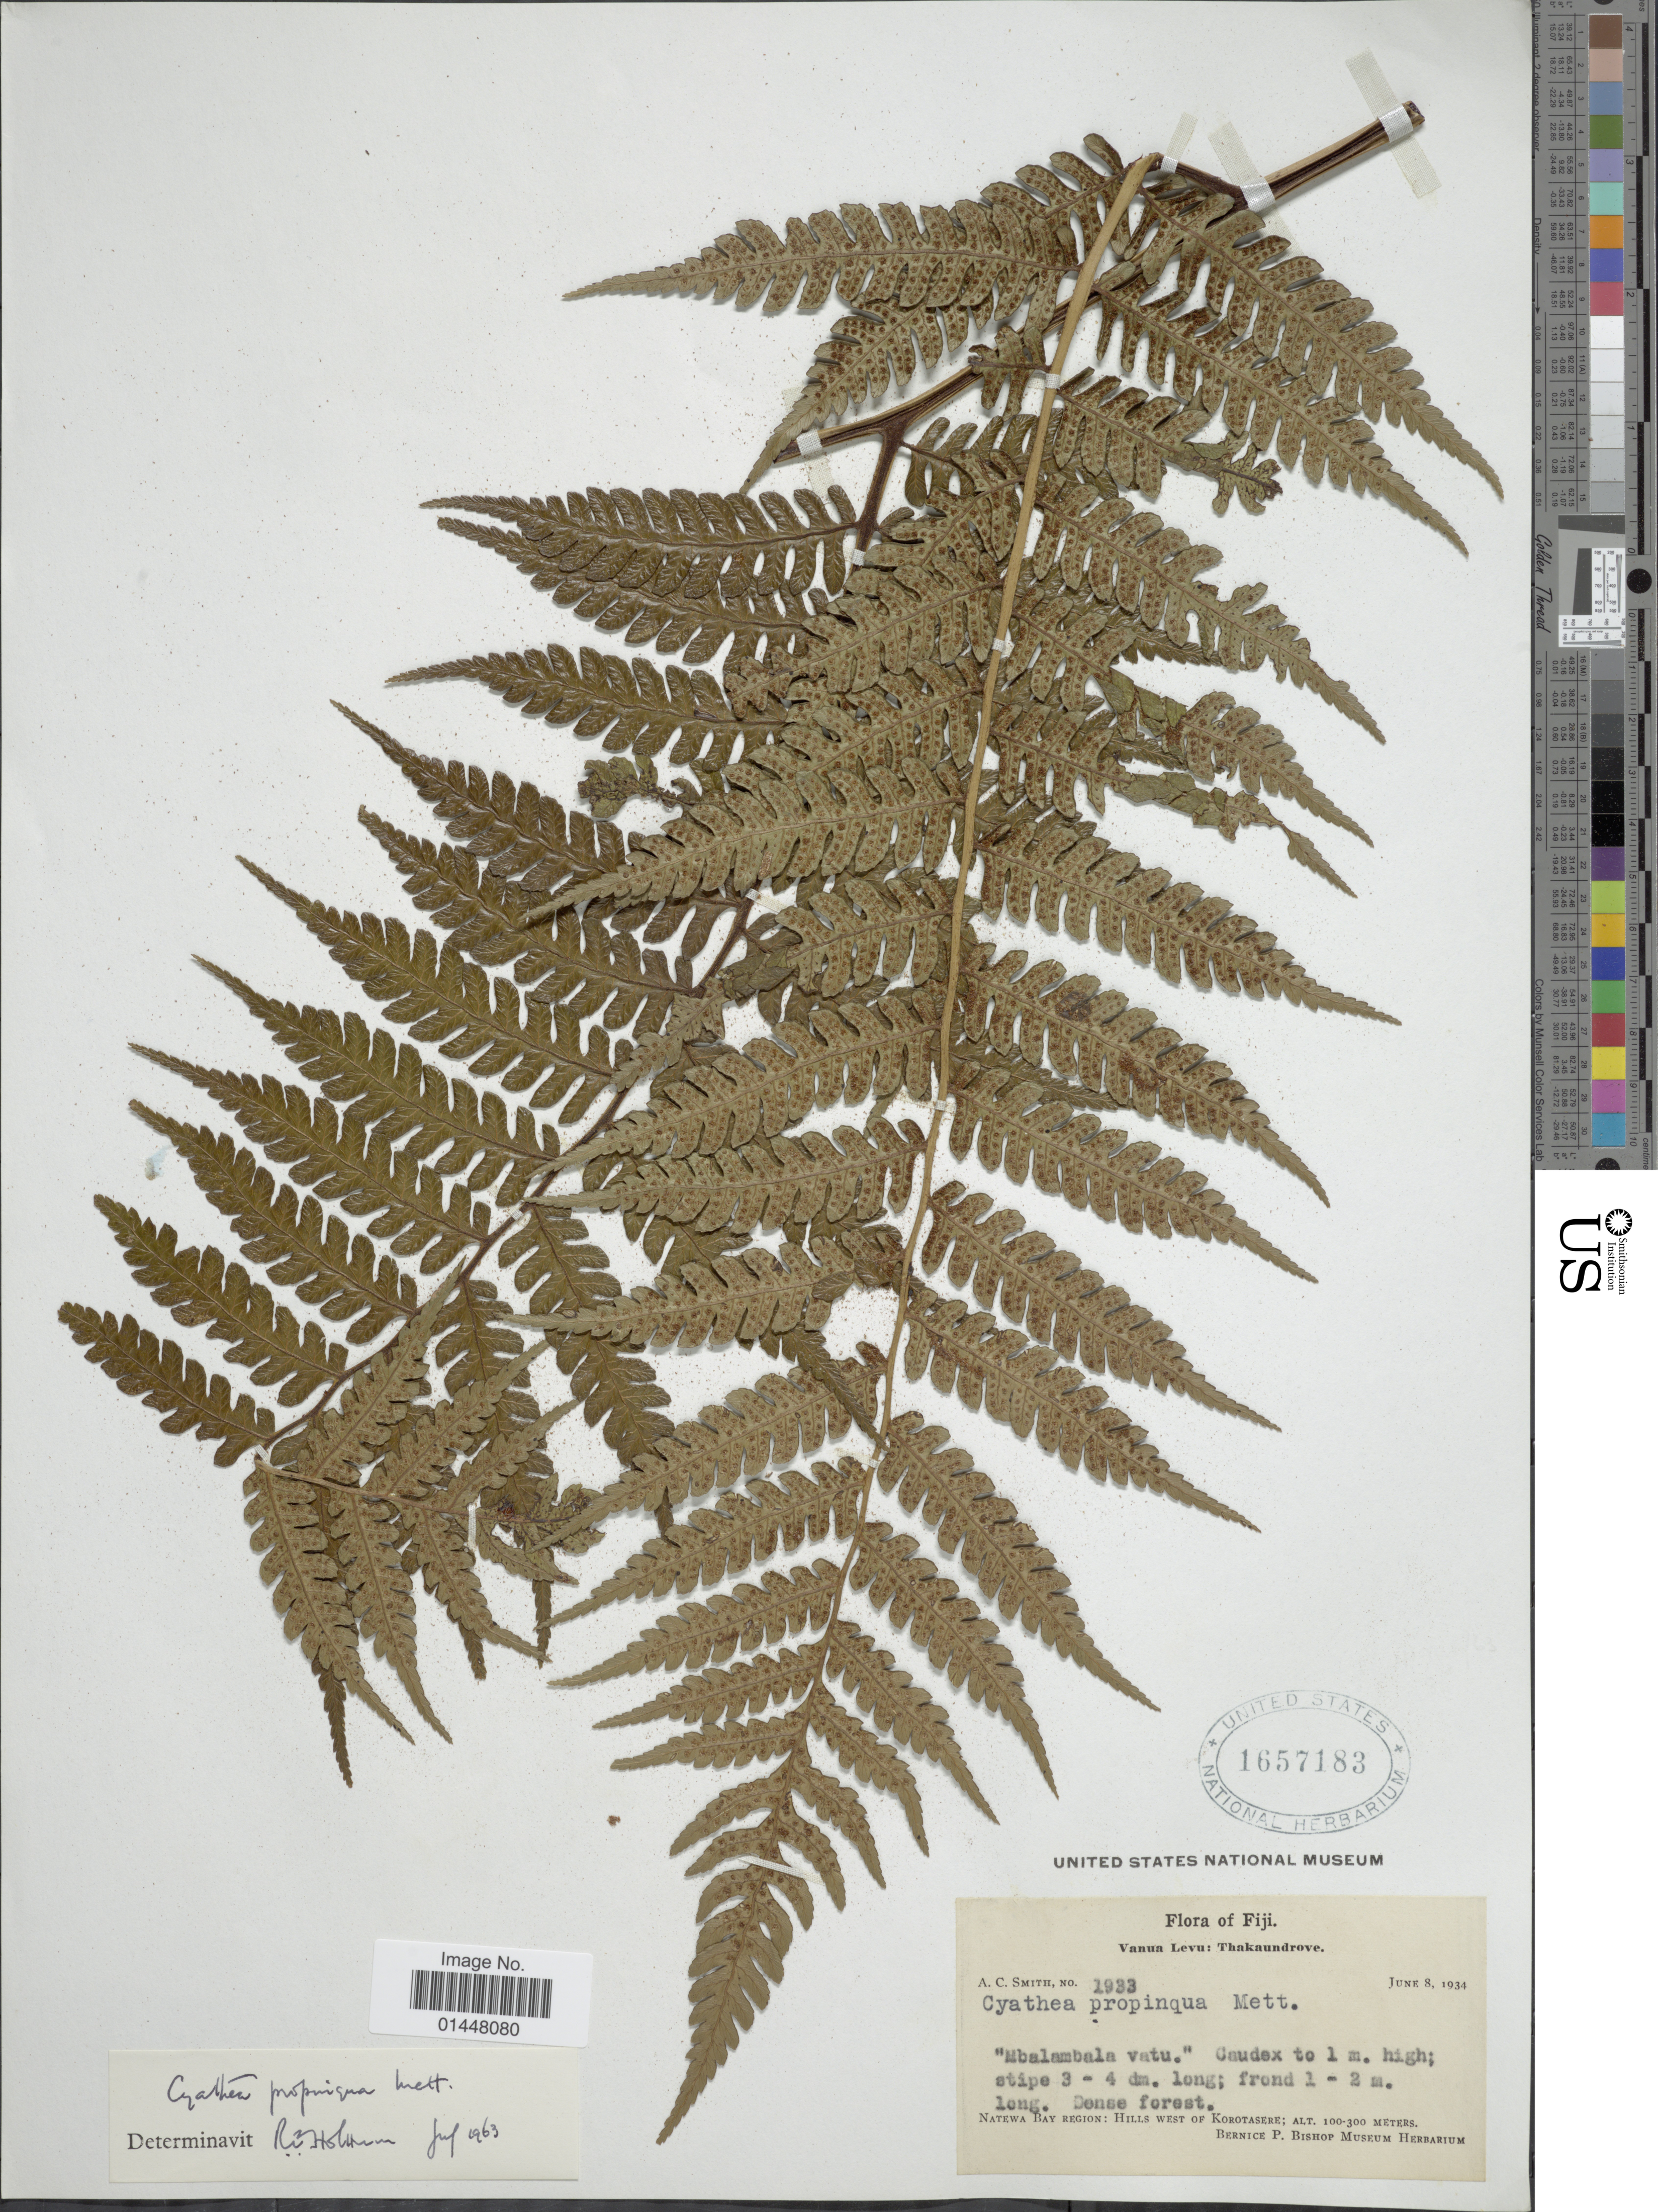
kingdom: Plantae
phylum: Tracheophyta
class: Polypodiopsida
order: Cyatheales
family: Cyatheaceae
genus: Sphaeropteris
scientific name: Sphaeropteris propinqua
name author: (Mett.) R.M. Tryon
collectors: A. C. Smith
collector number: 1933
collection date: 1934-06-08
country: Fiji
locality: Fiji, Vanua Levu: Thakaundrove. Natewa Bay region: Hills west Korotasere.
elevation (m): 100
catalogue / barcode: US 1657183